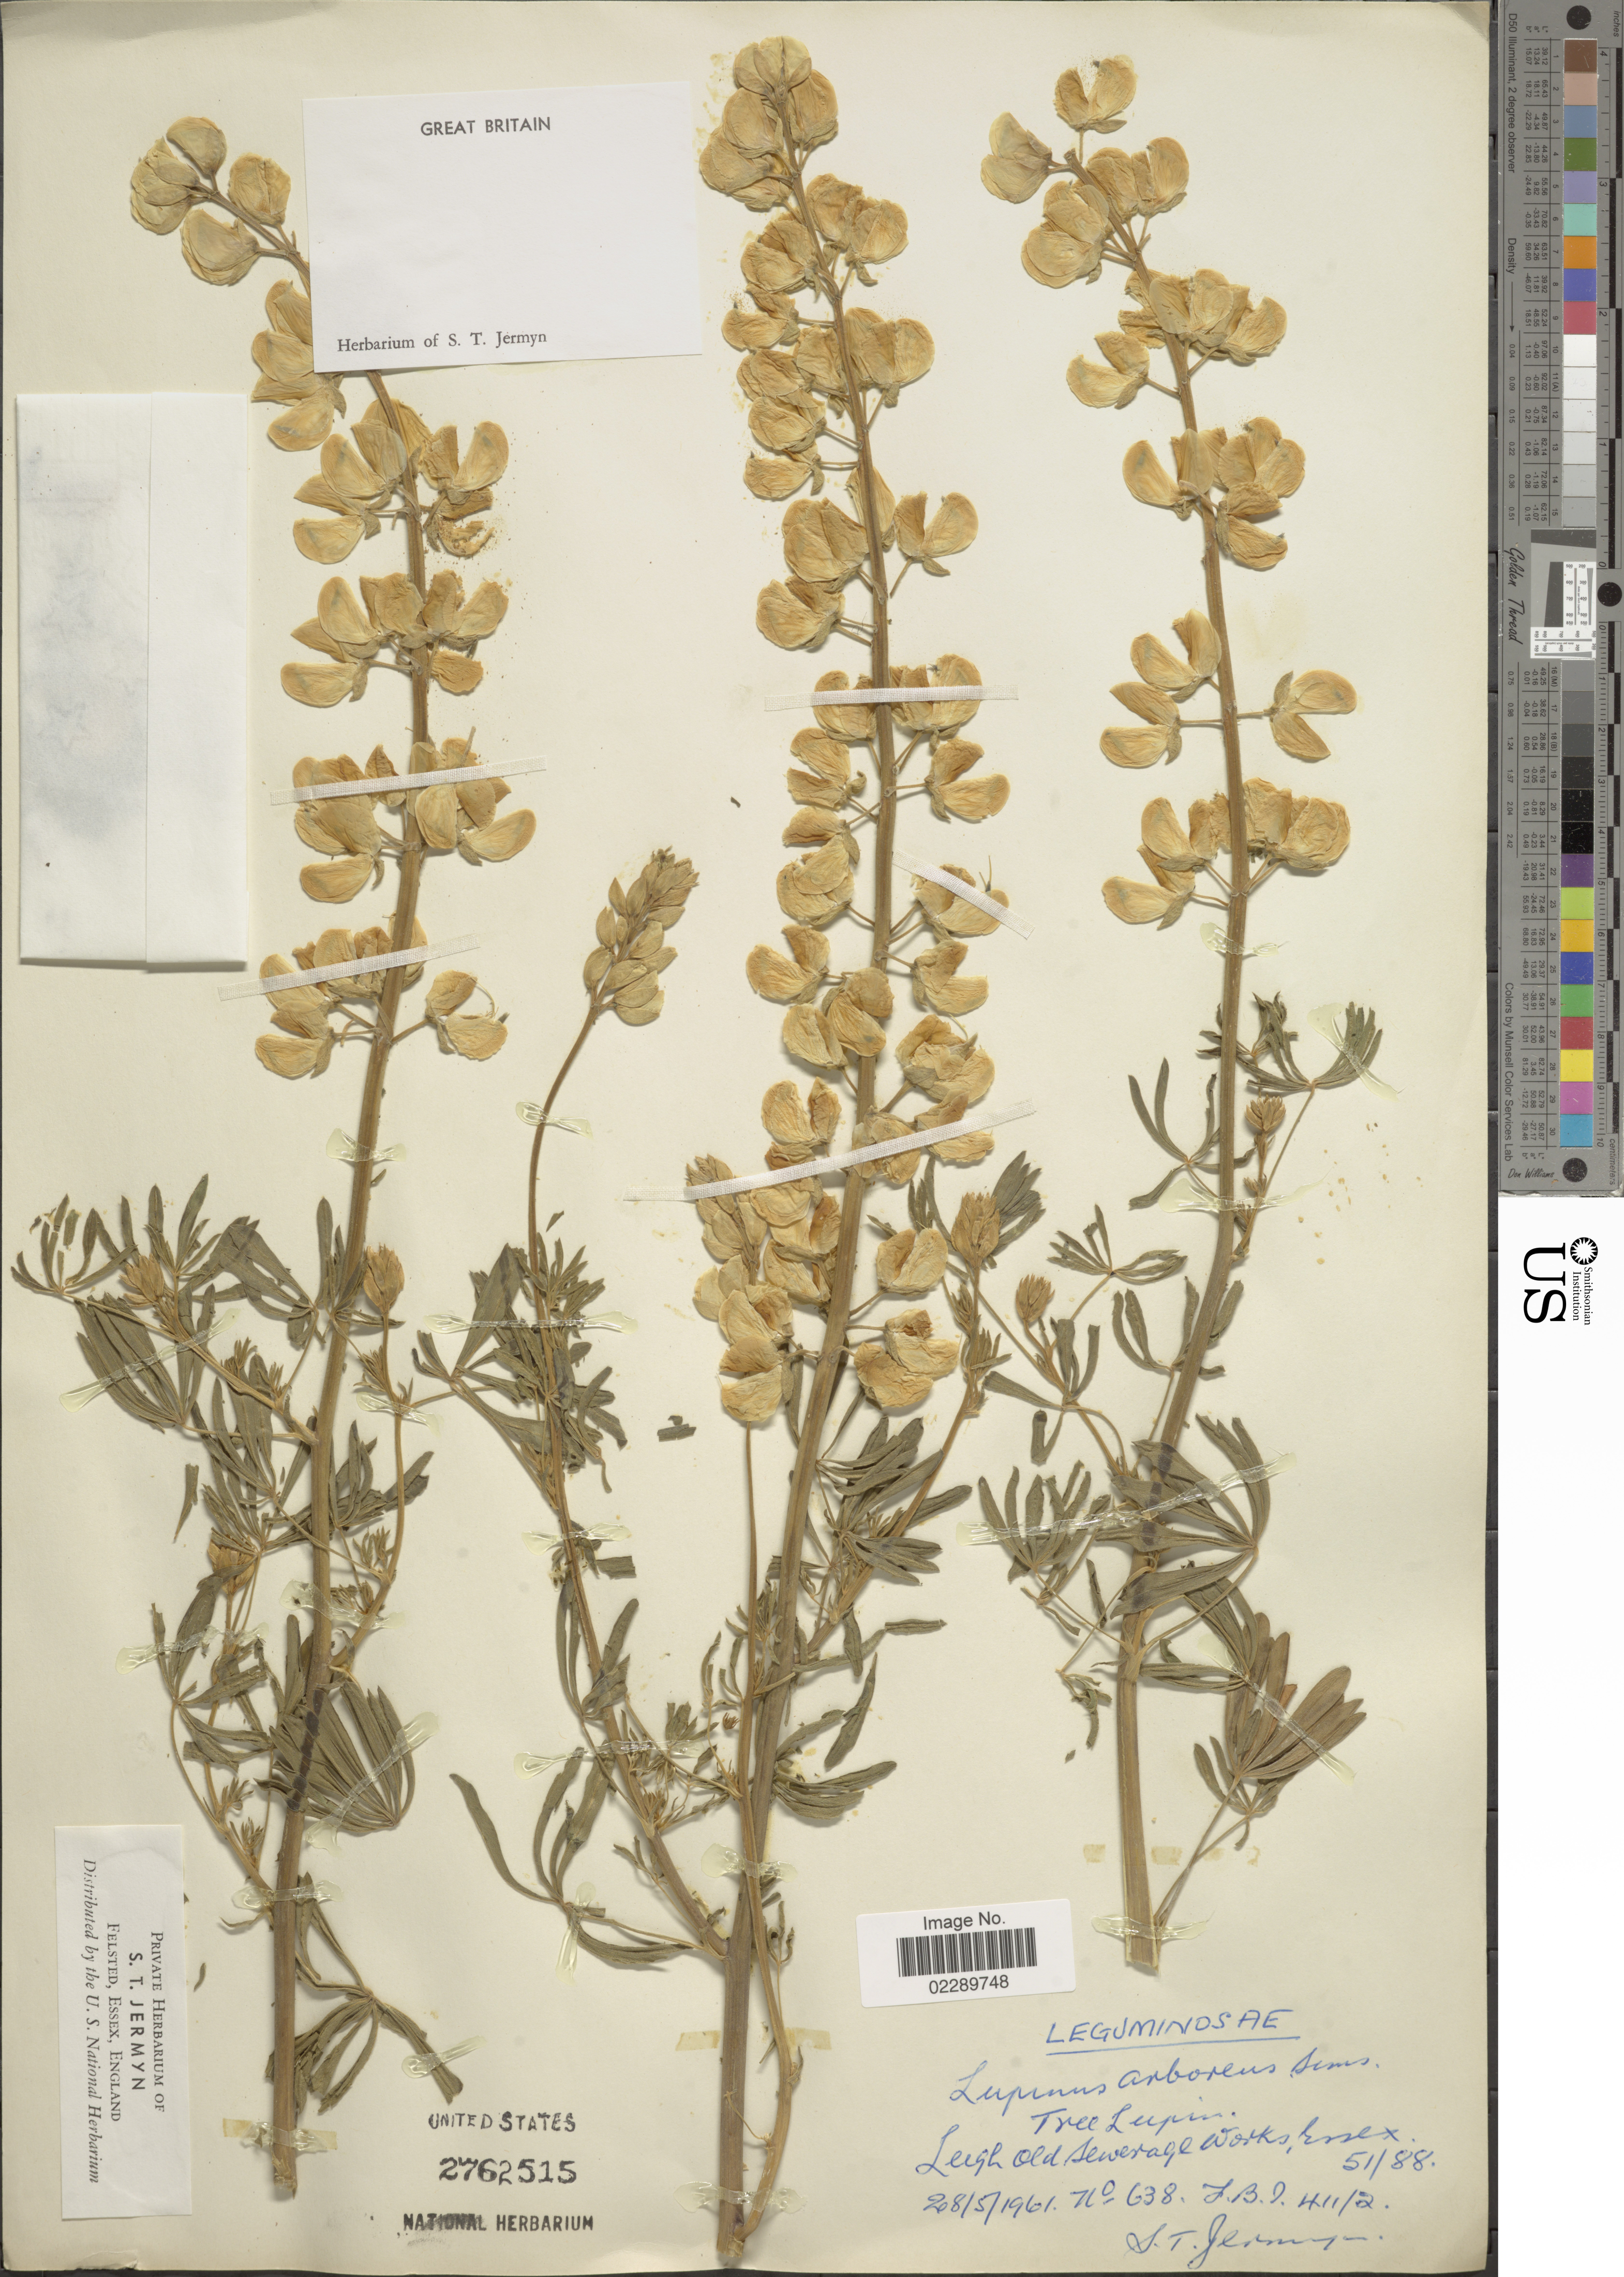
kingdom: Plantae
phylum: Tracheophyta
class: Magnoliopsida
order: Fabales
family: Fabaceae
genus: Lupinus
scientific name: Lupinus arboreus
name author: Sims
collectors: S. Jermyn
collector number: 638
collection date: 1961-05-28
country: United Kingdom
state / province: England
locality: Felsted, Essex, England. Leigh Old Sewerage Works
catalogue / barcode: US 2762515